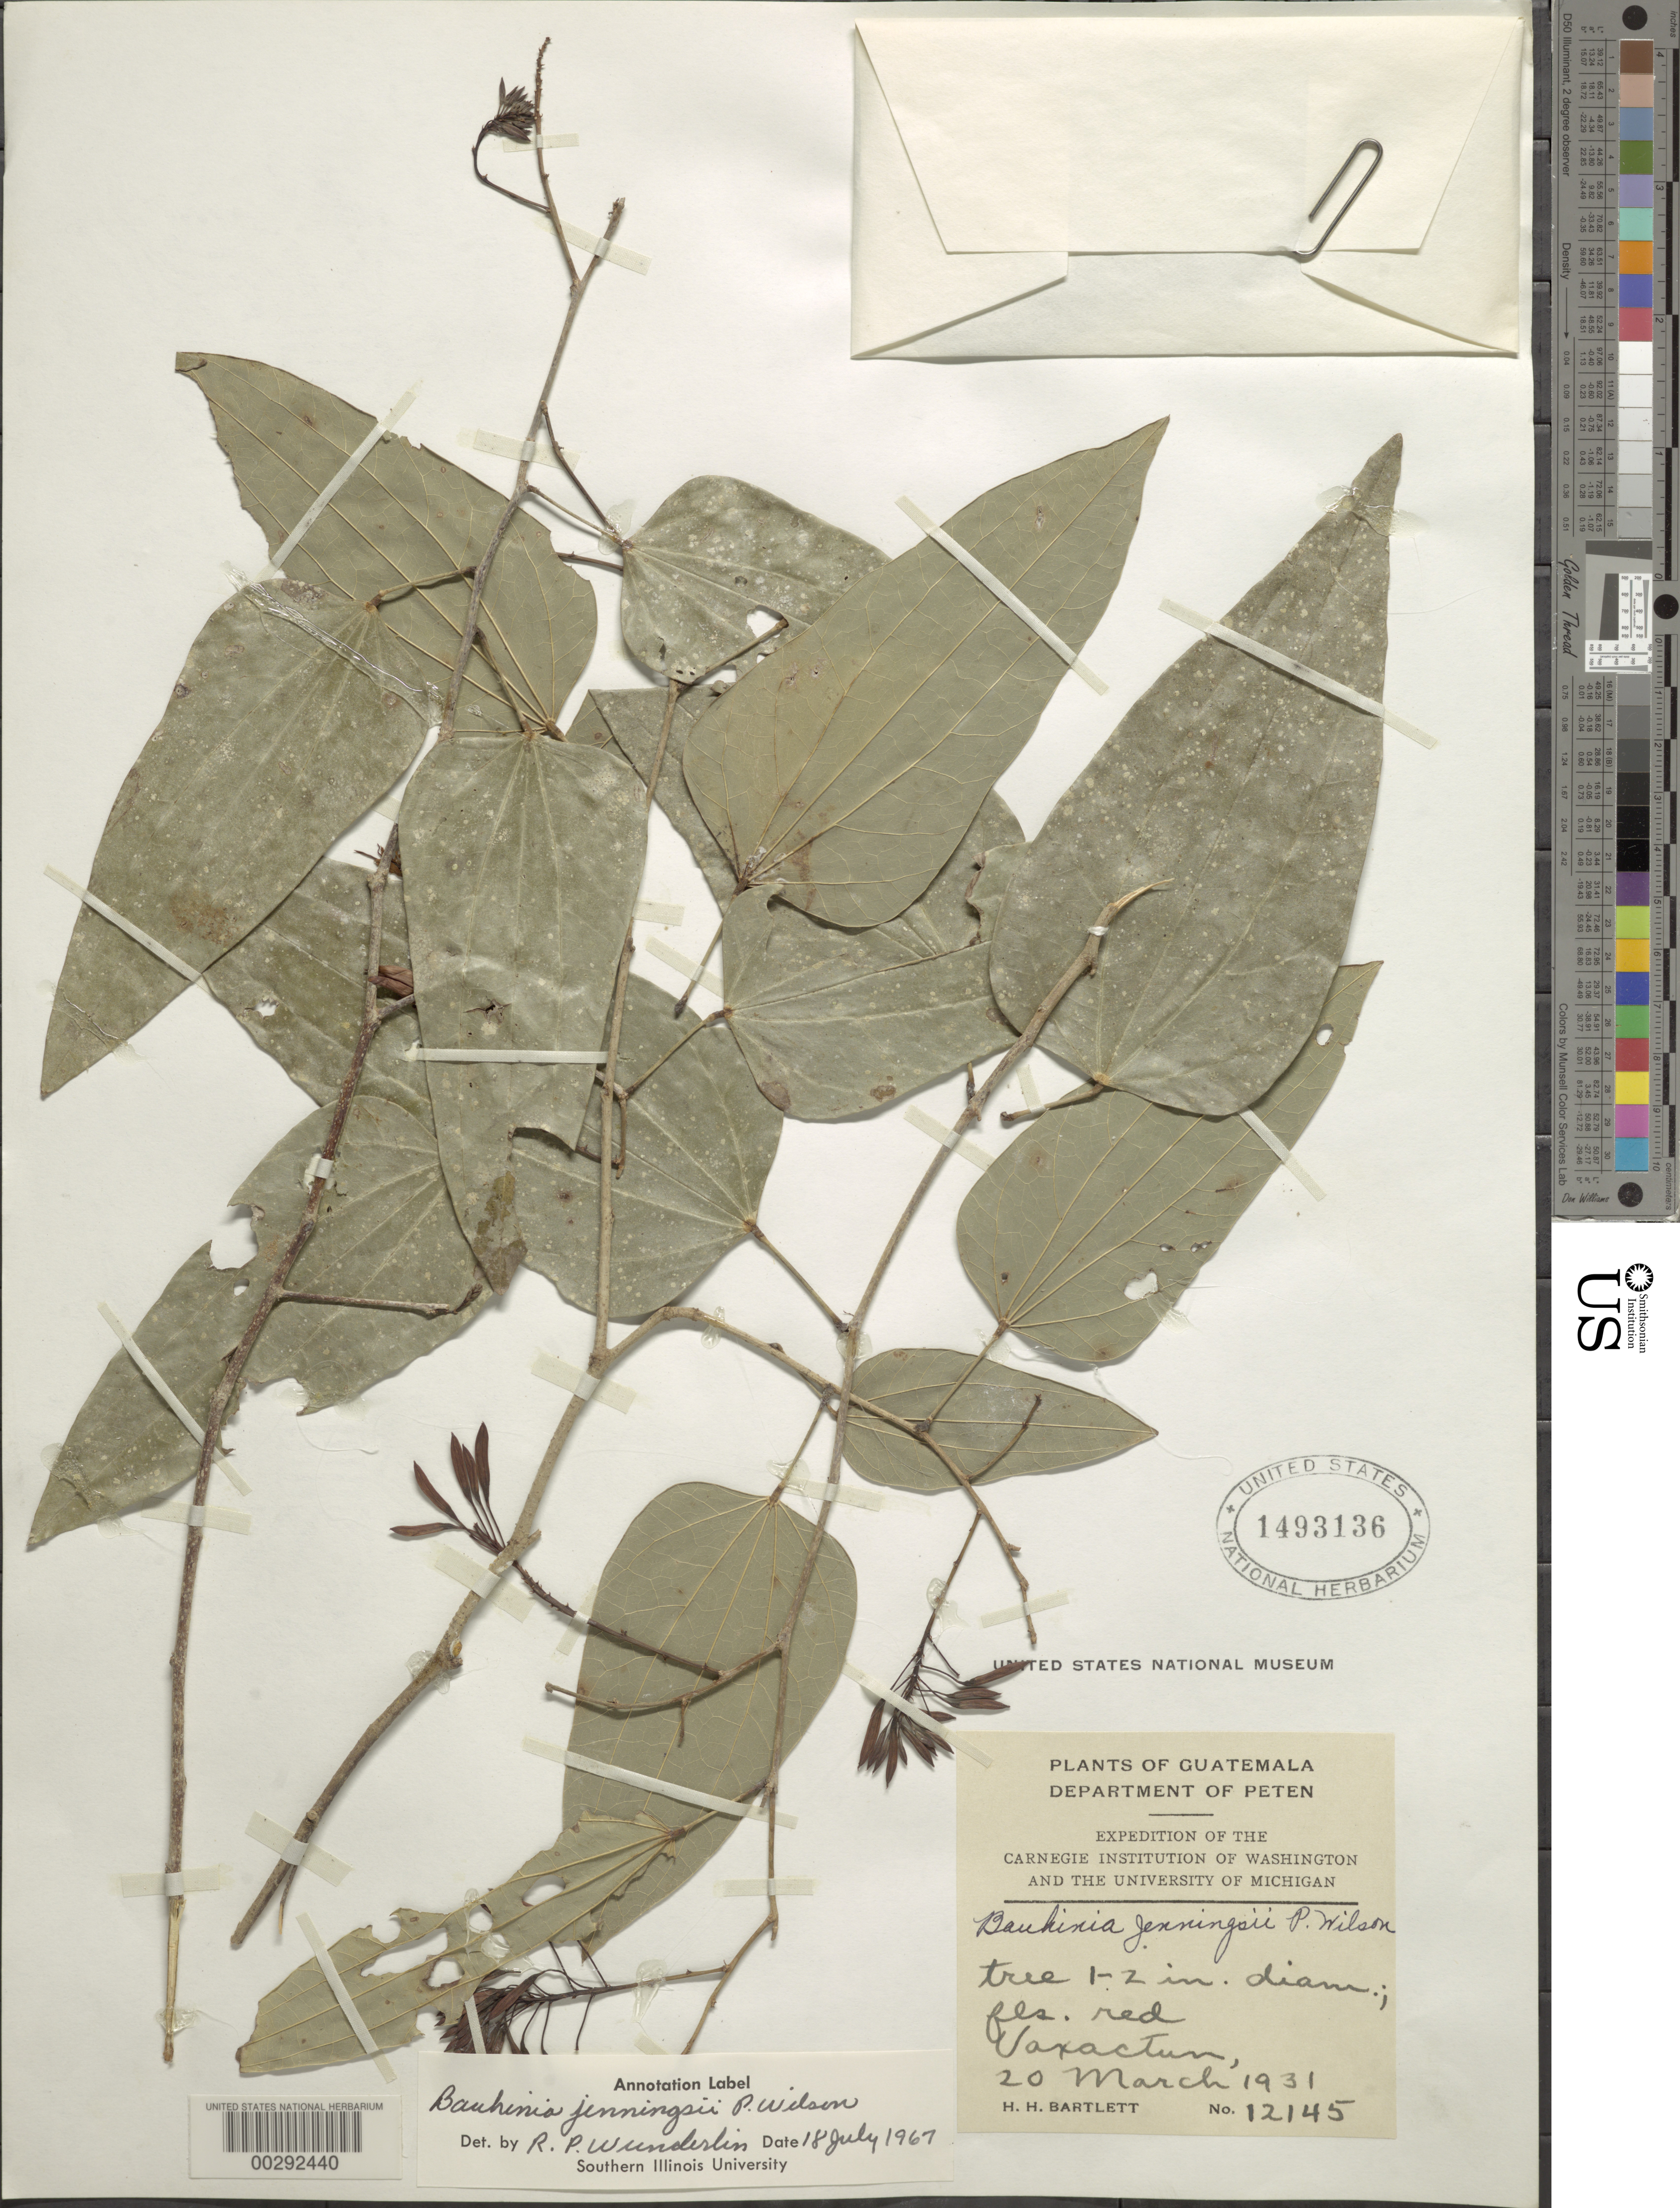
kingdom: Plantae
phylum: Tracheophyta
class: Magnoliopsida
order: Fabales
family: Fabaceae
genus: Bauhinia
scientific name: Bauhinia jenningsii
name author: Paul G. Wilson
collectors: H. H. Bartlett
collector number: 12145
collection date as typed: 20 Mar 1931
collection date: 1931-03-20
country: Guatemala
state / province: El Petén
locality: Uaxactún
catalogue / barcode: US 1493136